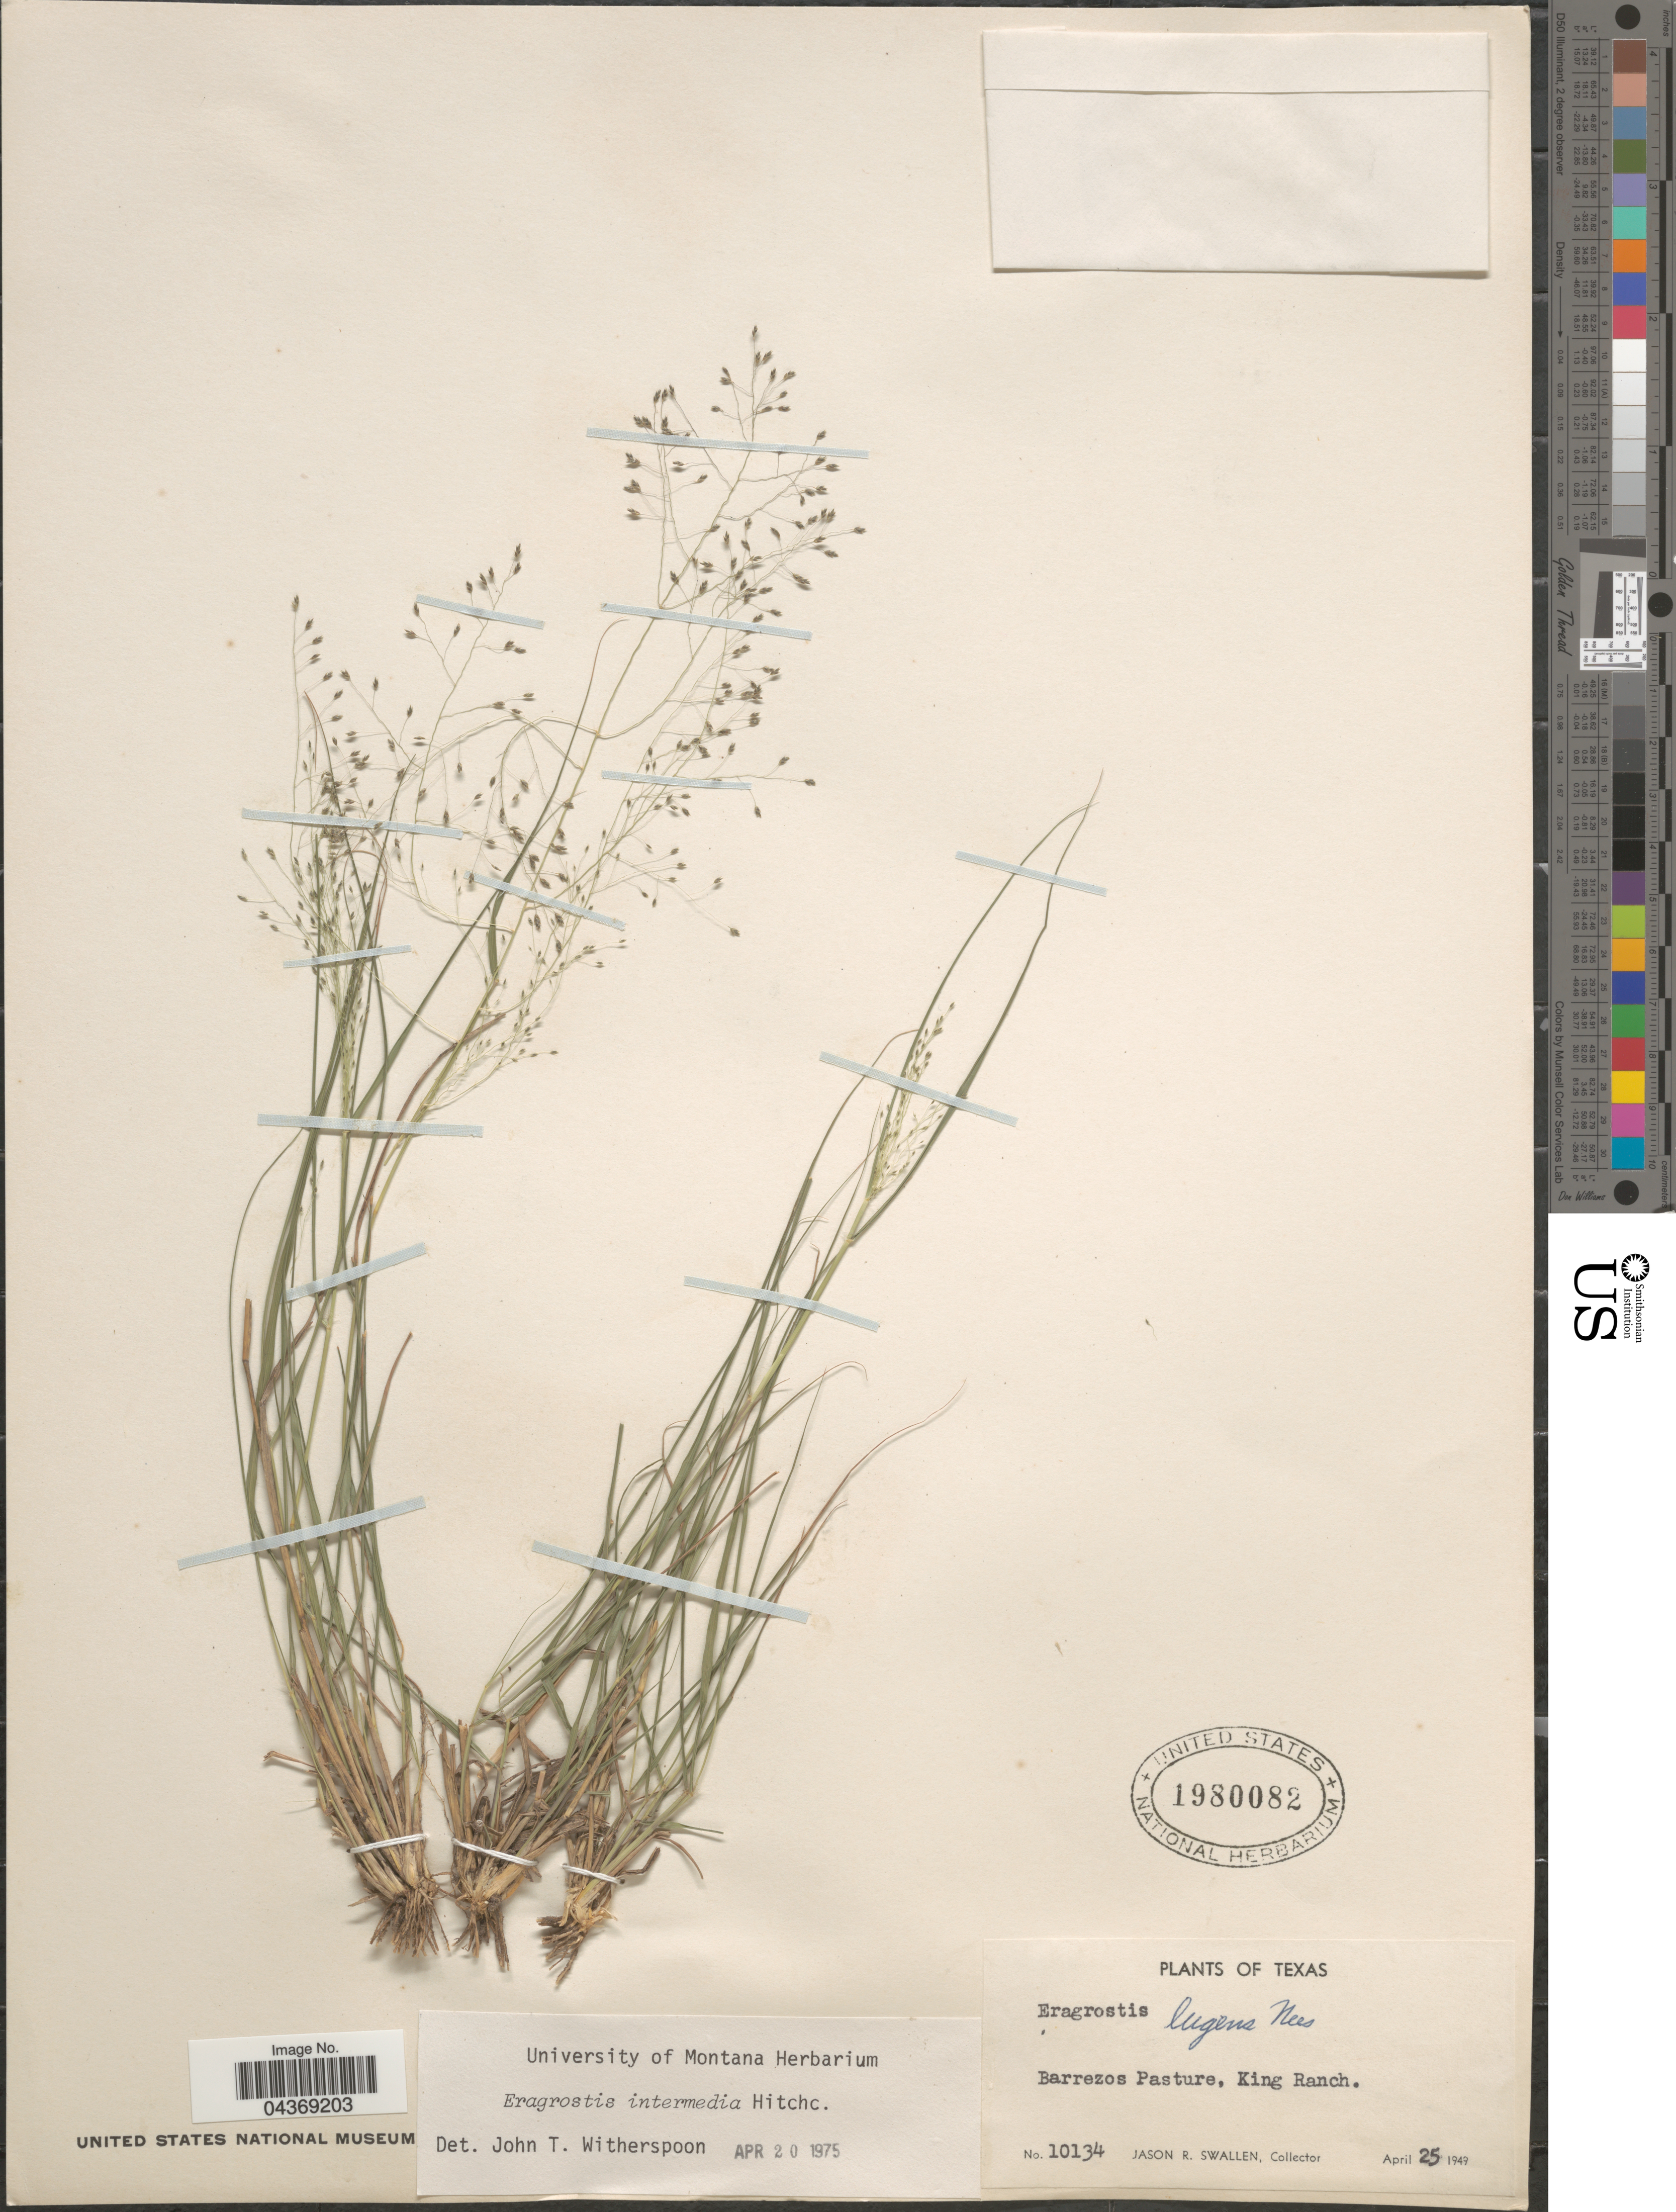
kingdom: Plantae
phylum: Tracheophyta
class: Liliopsida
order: Poales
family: Poaceae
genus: Eragrostis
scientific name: Eragrostis intermedia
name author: Hitchc.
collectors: J. R. Swallen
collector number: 10134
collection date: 1949-04-25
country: United States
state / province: Texas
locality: Barrezos Pasture, King Ranch.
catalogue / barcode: US 1980082